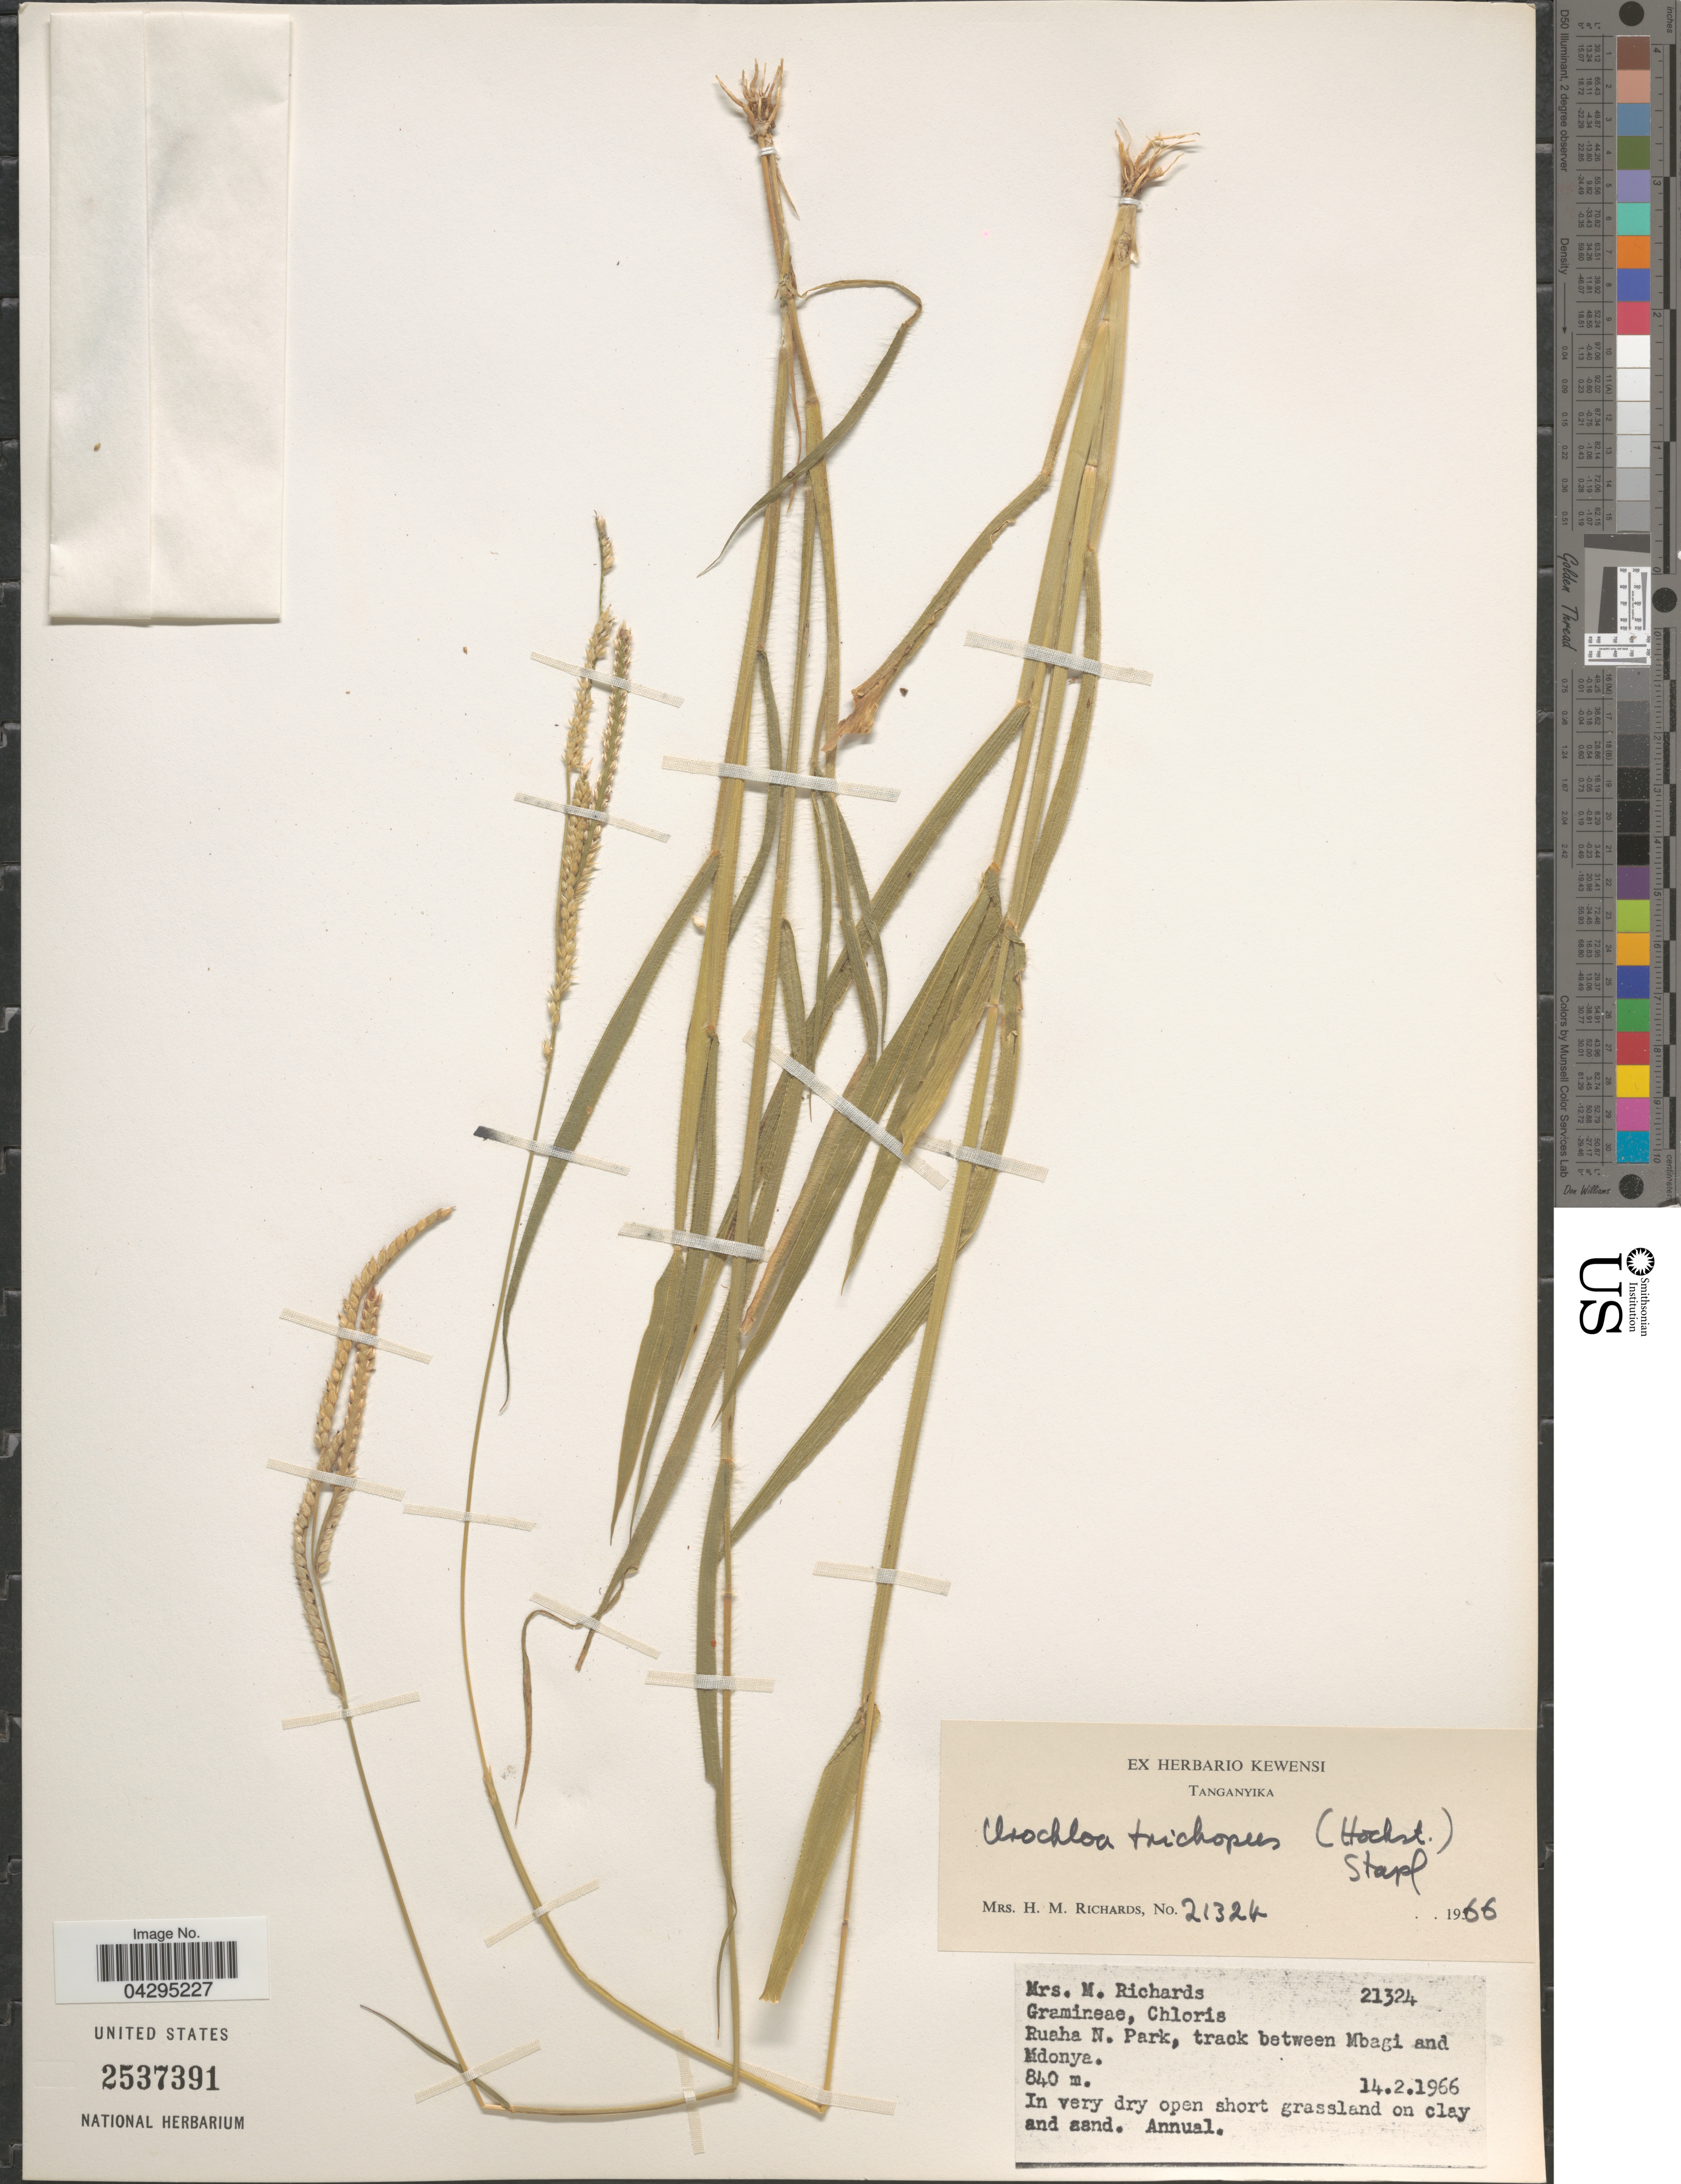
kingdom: Plantae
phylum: Tracheophyta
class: Liliopsida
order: Poales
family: Poaceae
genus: Urochloa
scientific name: Urochloa trichopus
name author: (Hochst.) Stapf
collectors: M. Richards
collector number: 21324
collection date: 1966-02-14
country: Tanzania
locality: Tanganyika. Ruaha N. Park, track between Mbagi and Mdonya. In very dry open short grassland.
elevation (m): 840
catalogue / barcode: US 2537391